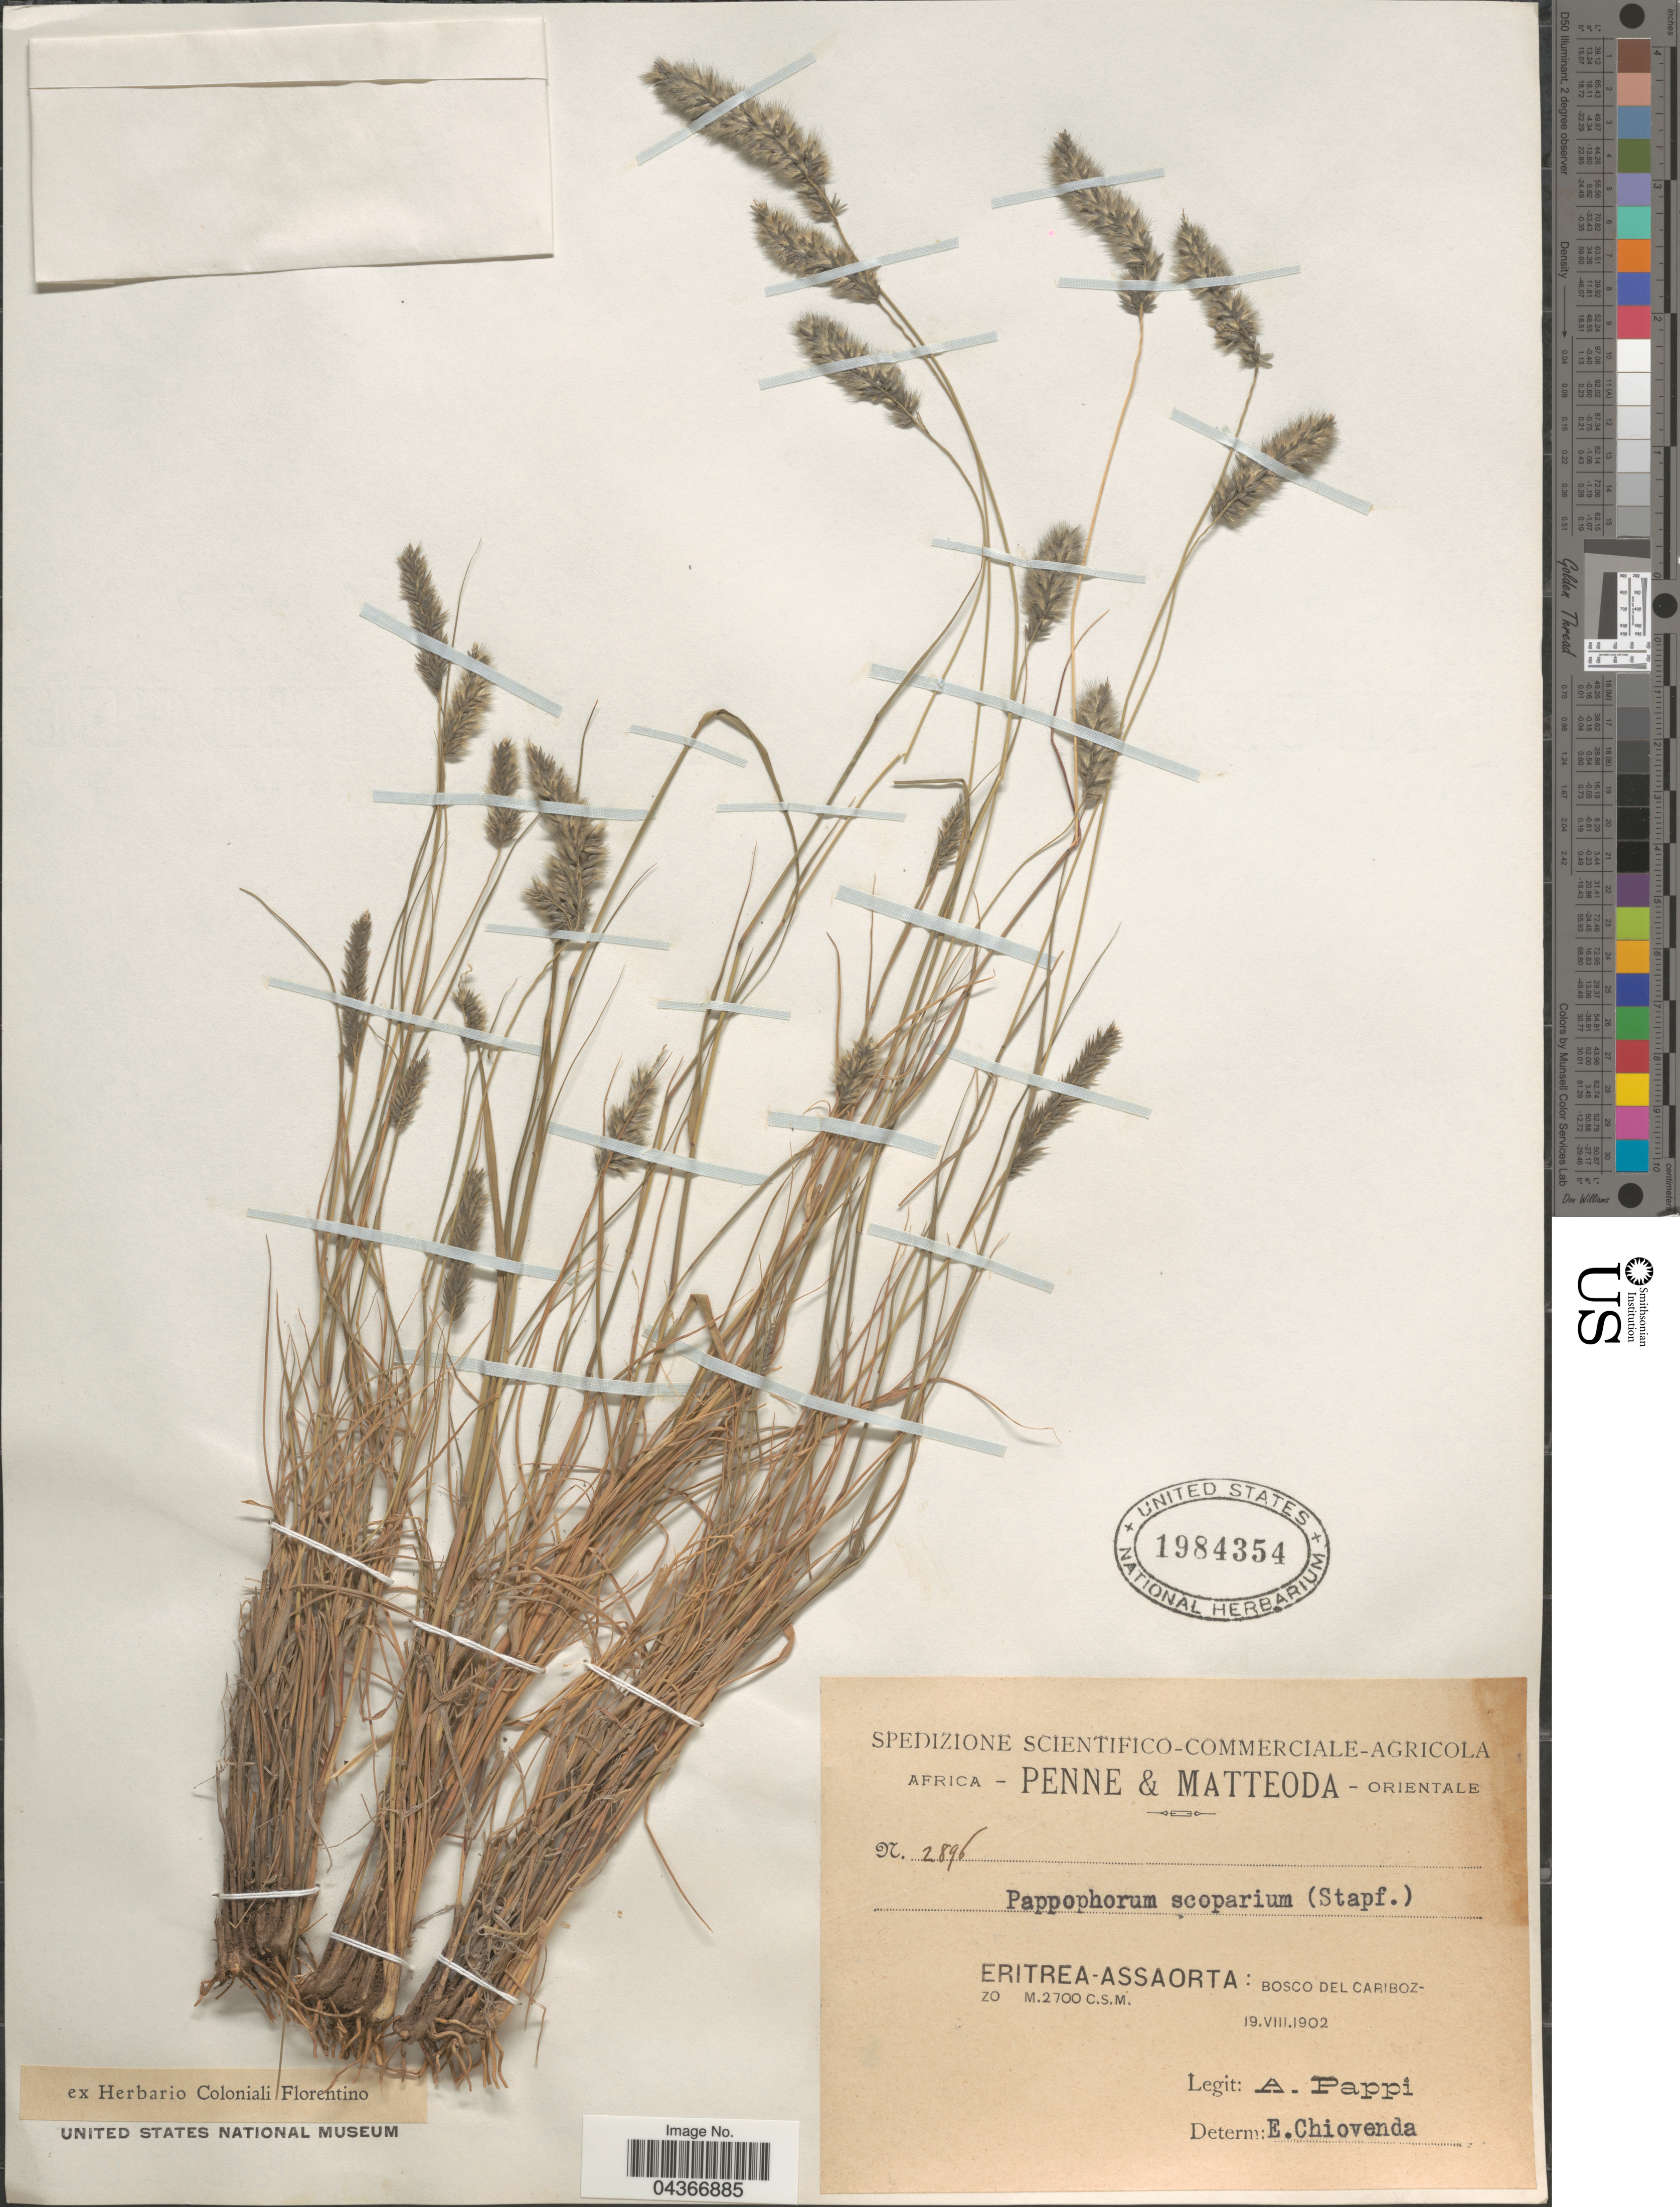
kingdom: Plantae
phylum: Tracheophyta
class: Liliopsida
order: Poales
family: Poaceae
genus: Enneapogon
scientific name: Enneapogon scoparius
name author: Stapf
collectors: A. Pappi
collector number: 2896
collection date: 1902-08-19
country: Eritrea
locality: Africa Orientale. Eritrea-Assaorta: Bosco del Caribozzo.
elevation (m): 2700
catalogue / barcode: US 1984354